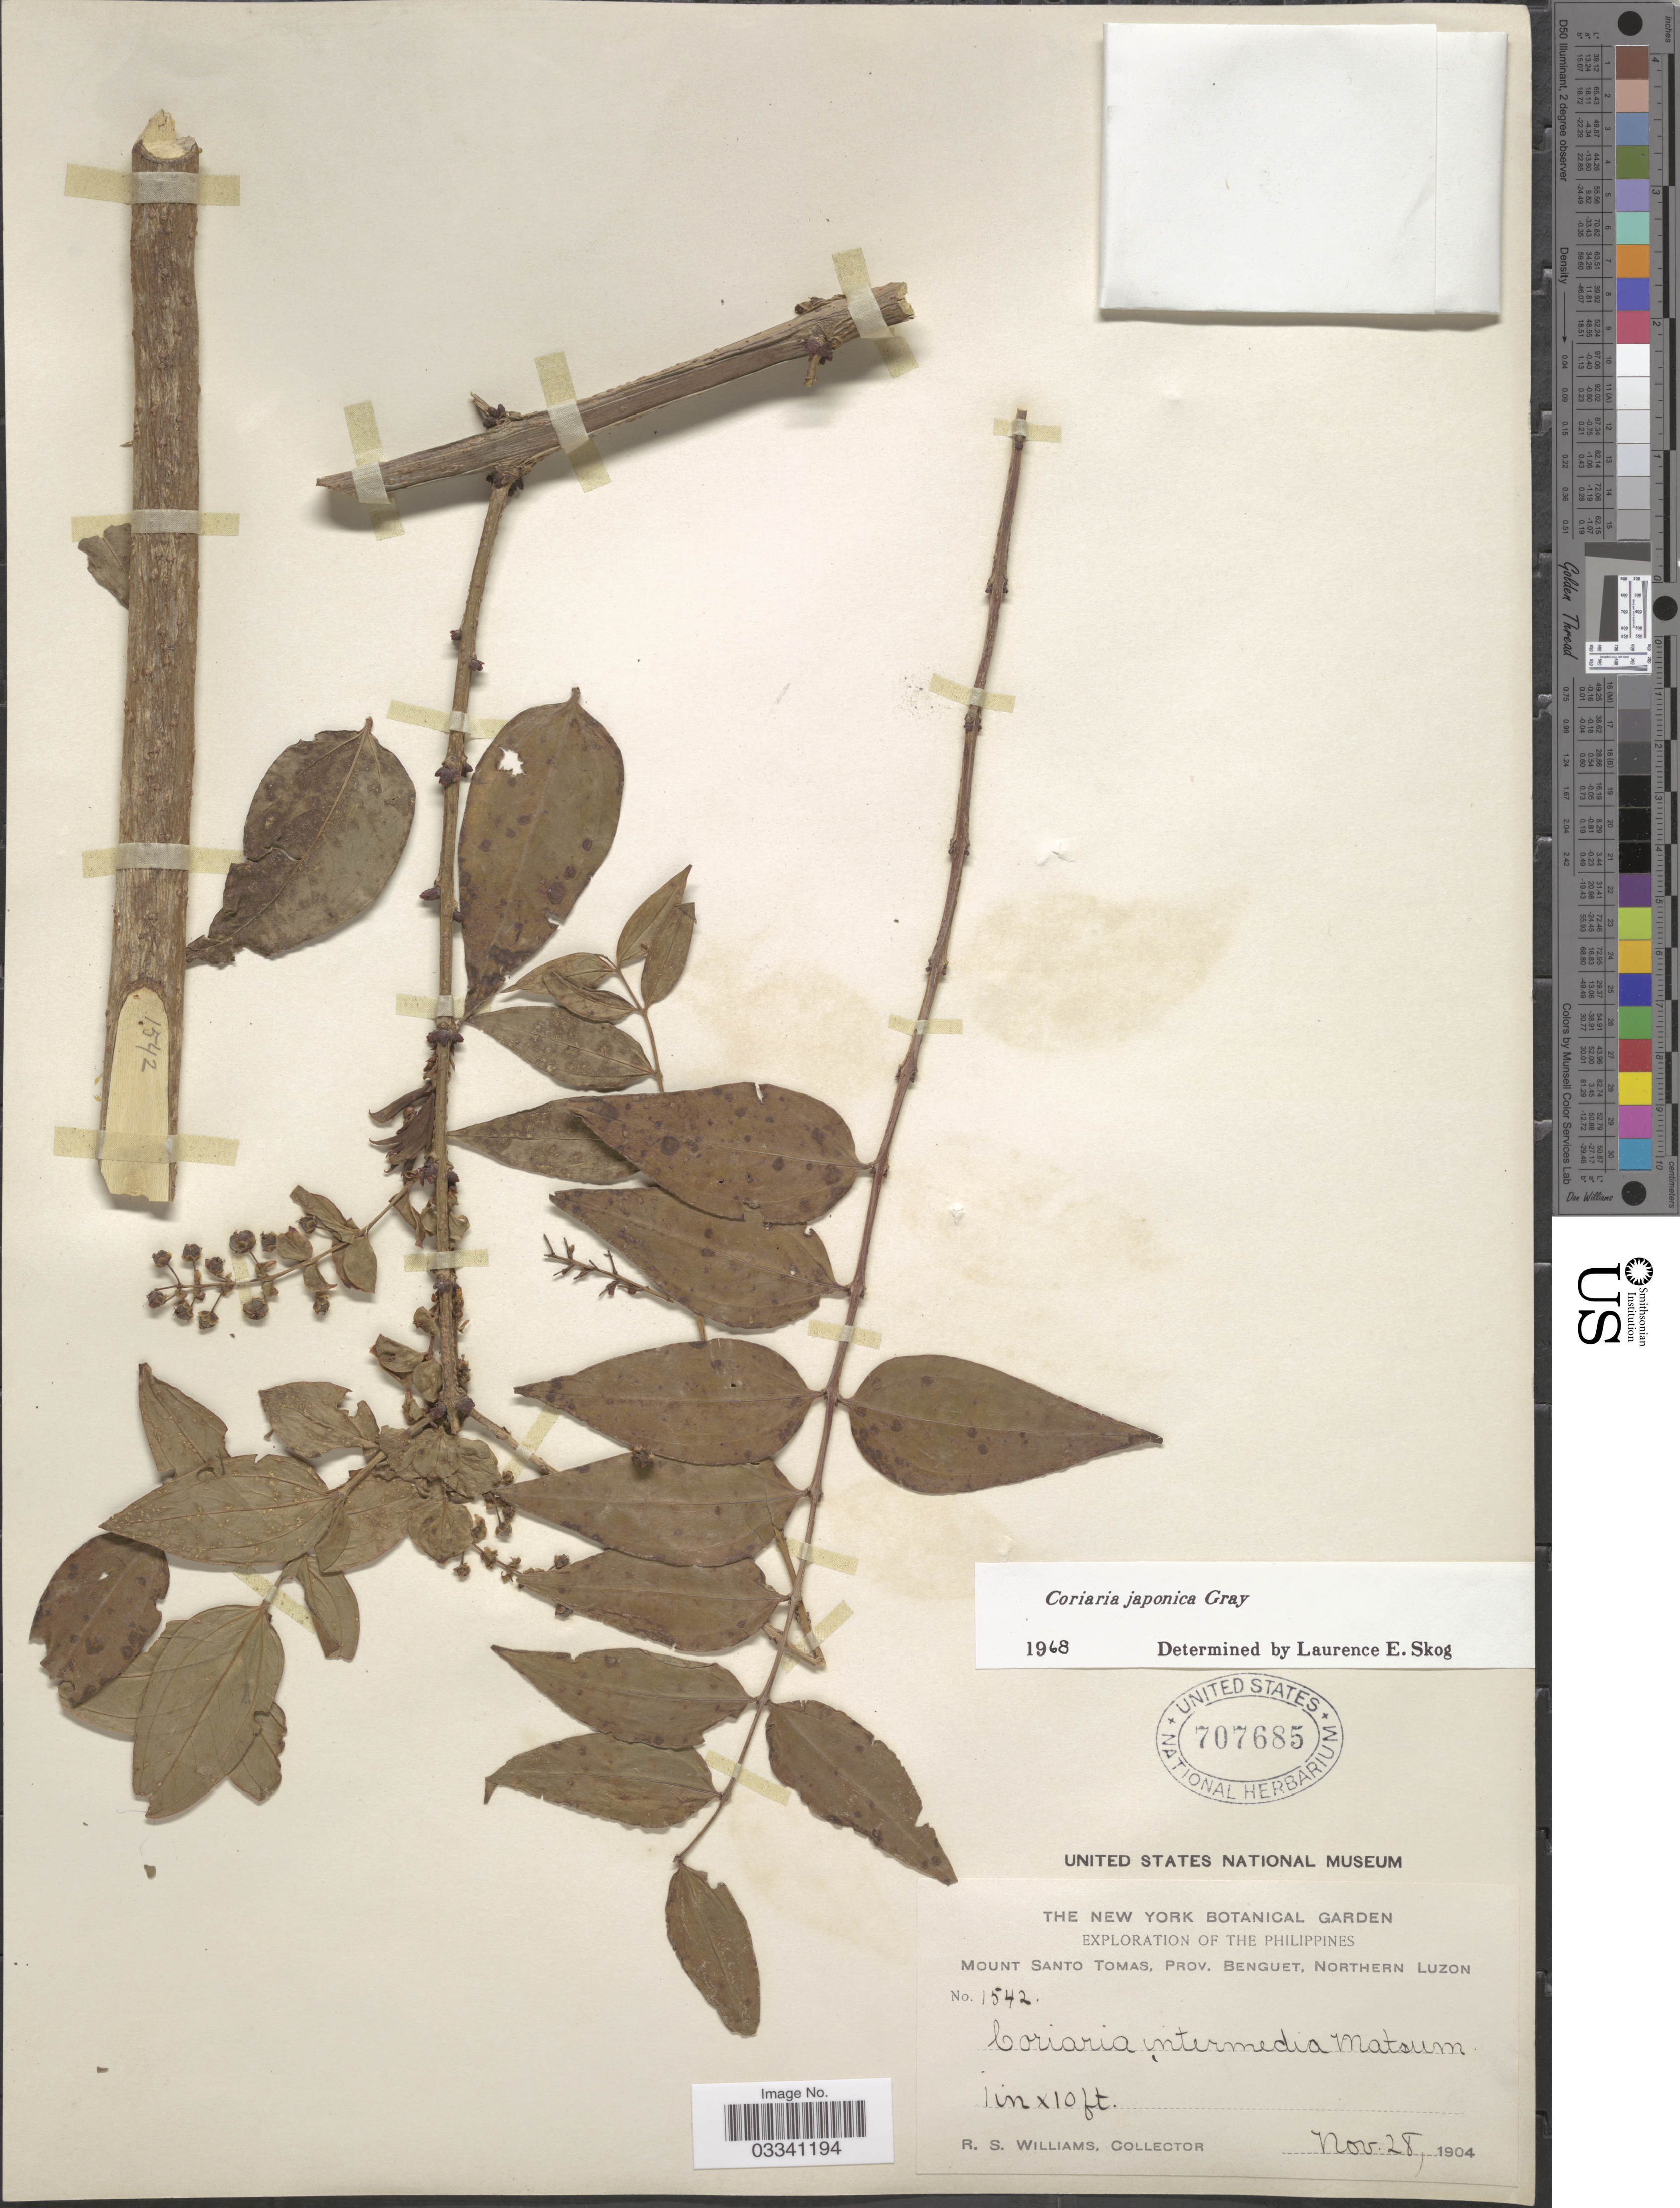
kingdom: Plantae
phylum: Tracheophyta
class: Magnoliopsida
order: Cucurbitales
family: Coriariaceae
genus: Coriaria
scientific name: Coriaria japonica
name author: A. Gray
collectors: R. S. Williams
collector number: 1542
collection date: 1904-11-28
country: Philippines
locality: Mount Santo Tomas, Prov. Benguet, Northern Luzon.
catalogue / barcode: US 707685